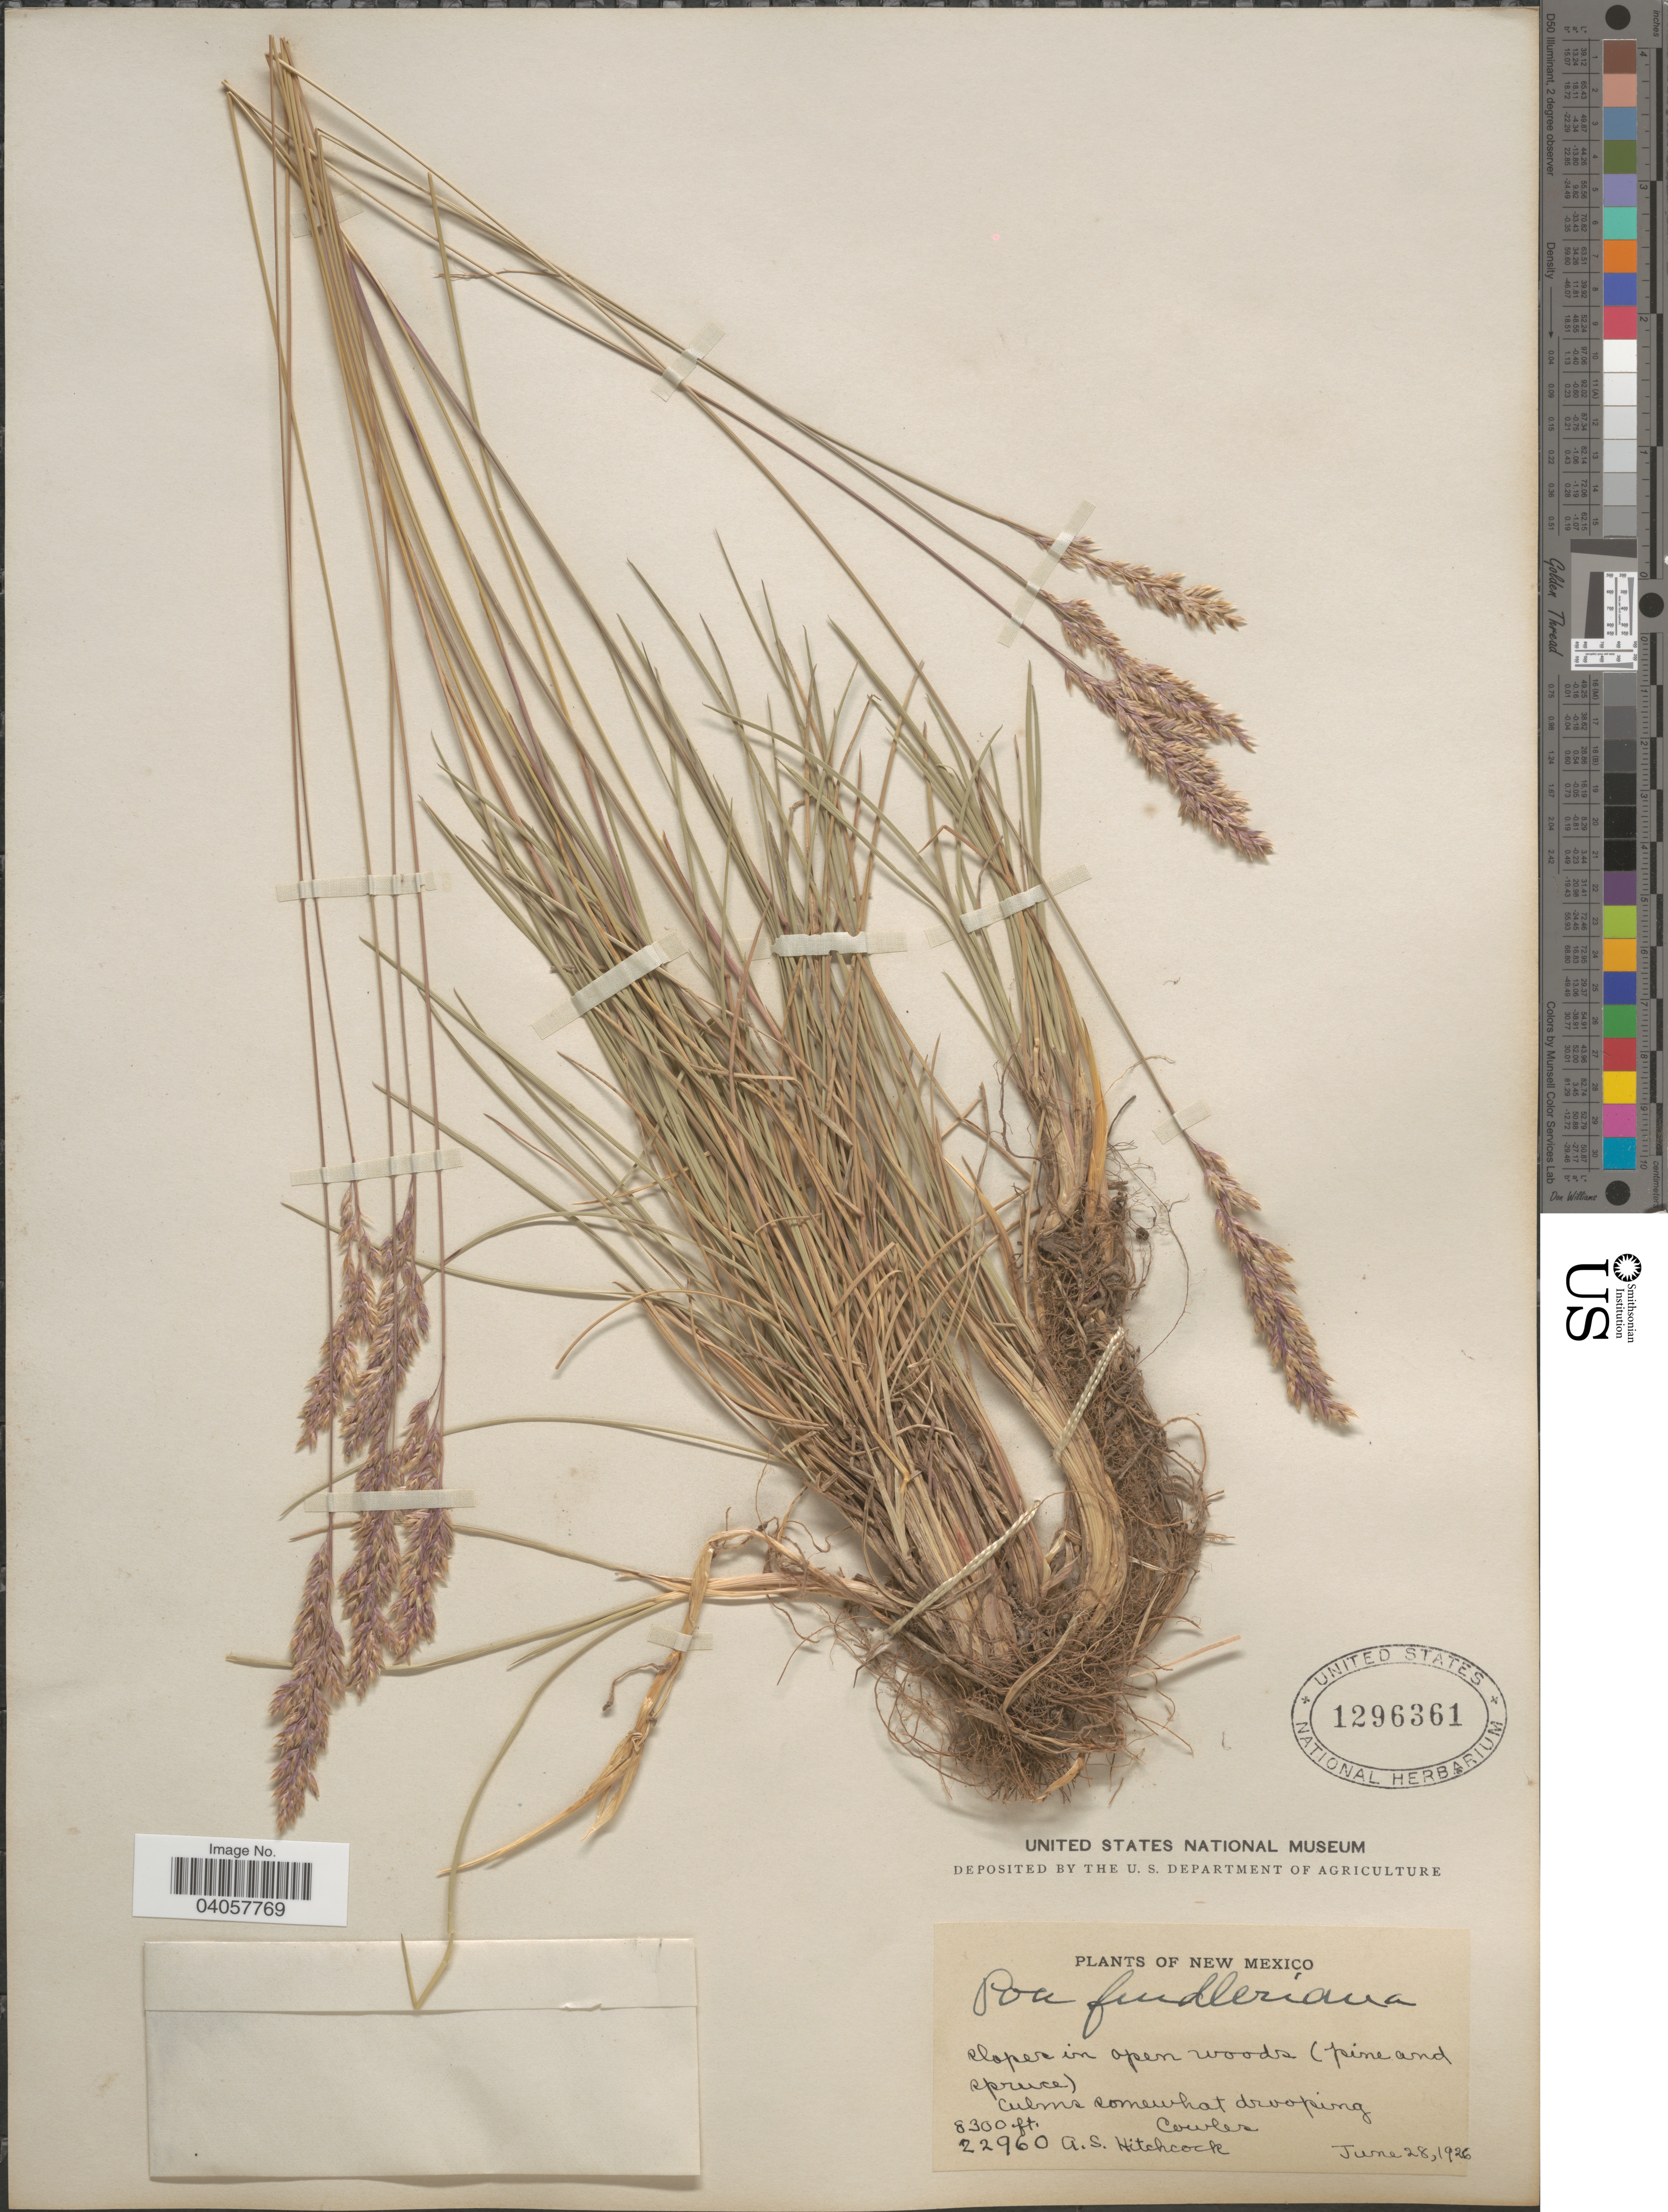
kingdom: Plantae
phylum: Tracheophyta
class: Liliopsida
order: Poales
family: Poaceae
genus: Poa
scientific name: Poa fendleriana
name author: (Steud.) Vasey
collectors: A. S. Hitchcock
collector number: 22960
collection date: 1926-06-28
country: United States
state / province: New Mexico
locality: Cowles.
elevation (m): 2530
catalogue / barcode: US 1296361